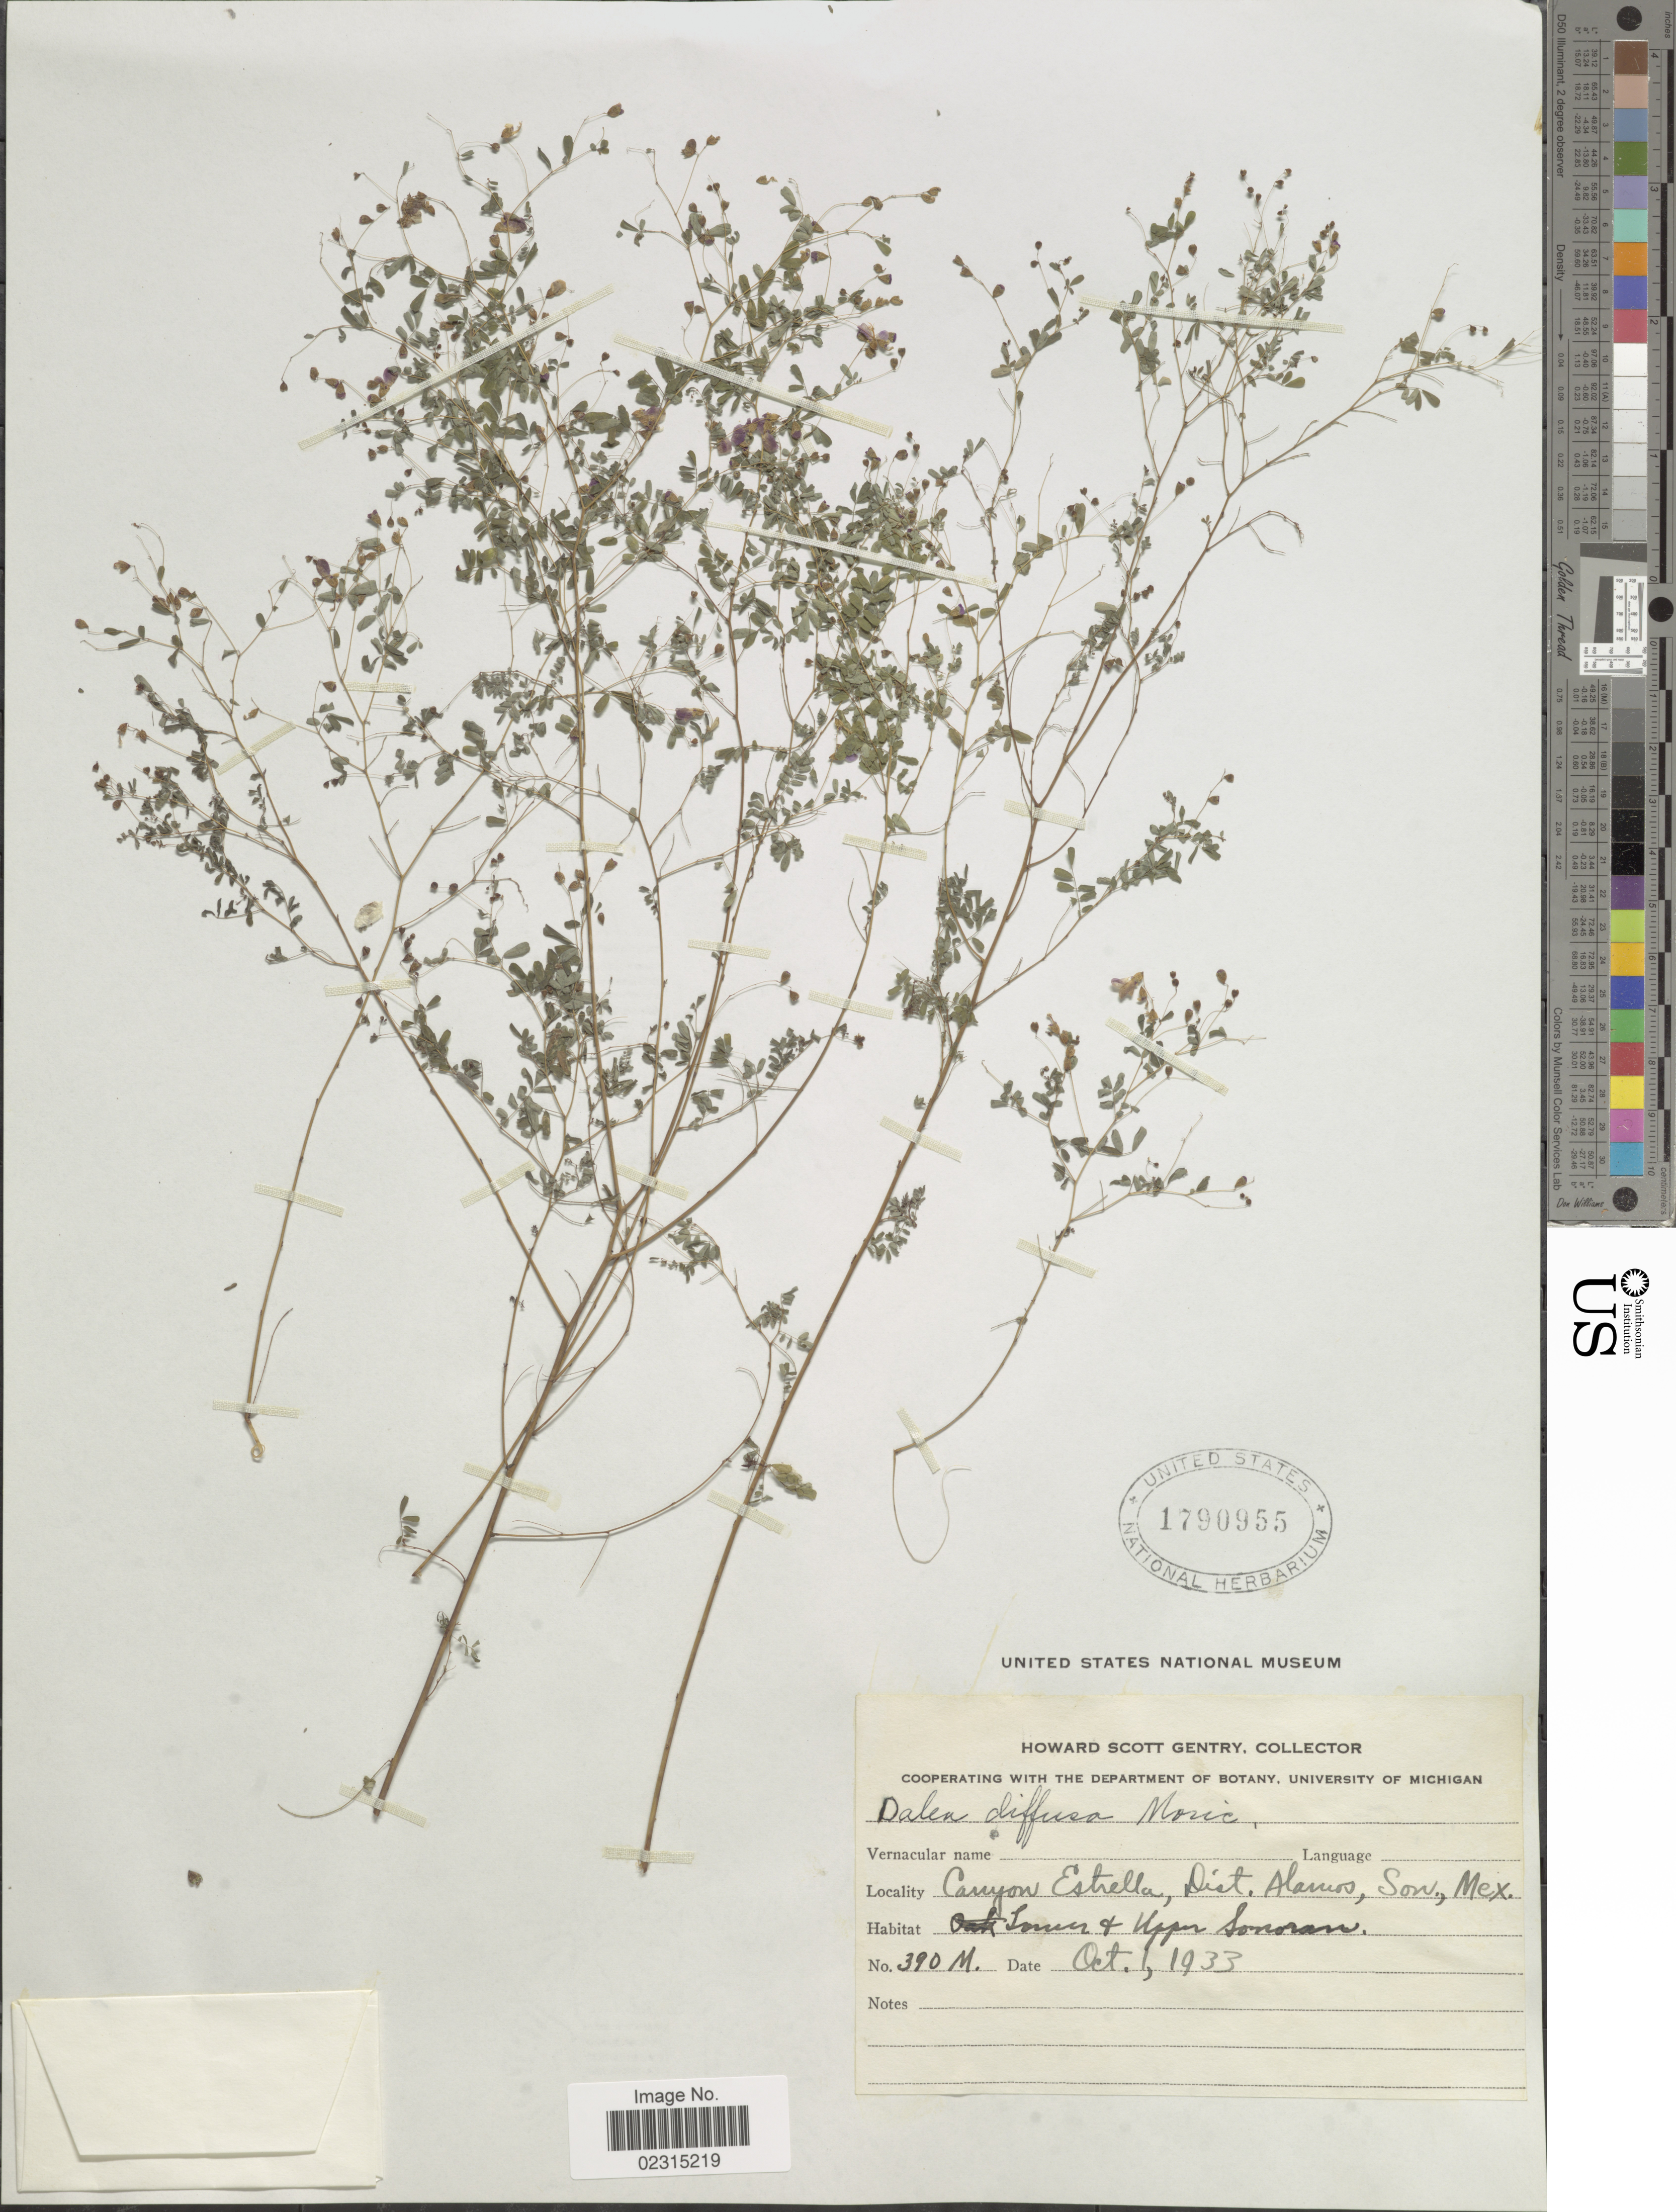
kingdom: Plantae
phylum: Tracheophyta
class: Magnoliopsida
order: Fabales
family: Fabaceae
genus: Marina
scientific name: Marina diffusa var. diffusa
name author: (Moric.) Barneby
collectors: H. S. Gentry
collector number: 390M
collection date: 1933-10-01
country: Mexico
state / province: Sonora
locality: Canyon Estrella, Dist. Alamos, Lower + Upper Sonoran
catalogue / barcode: US 1790955